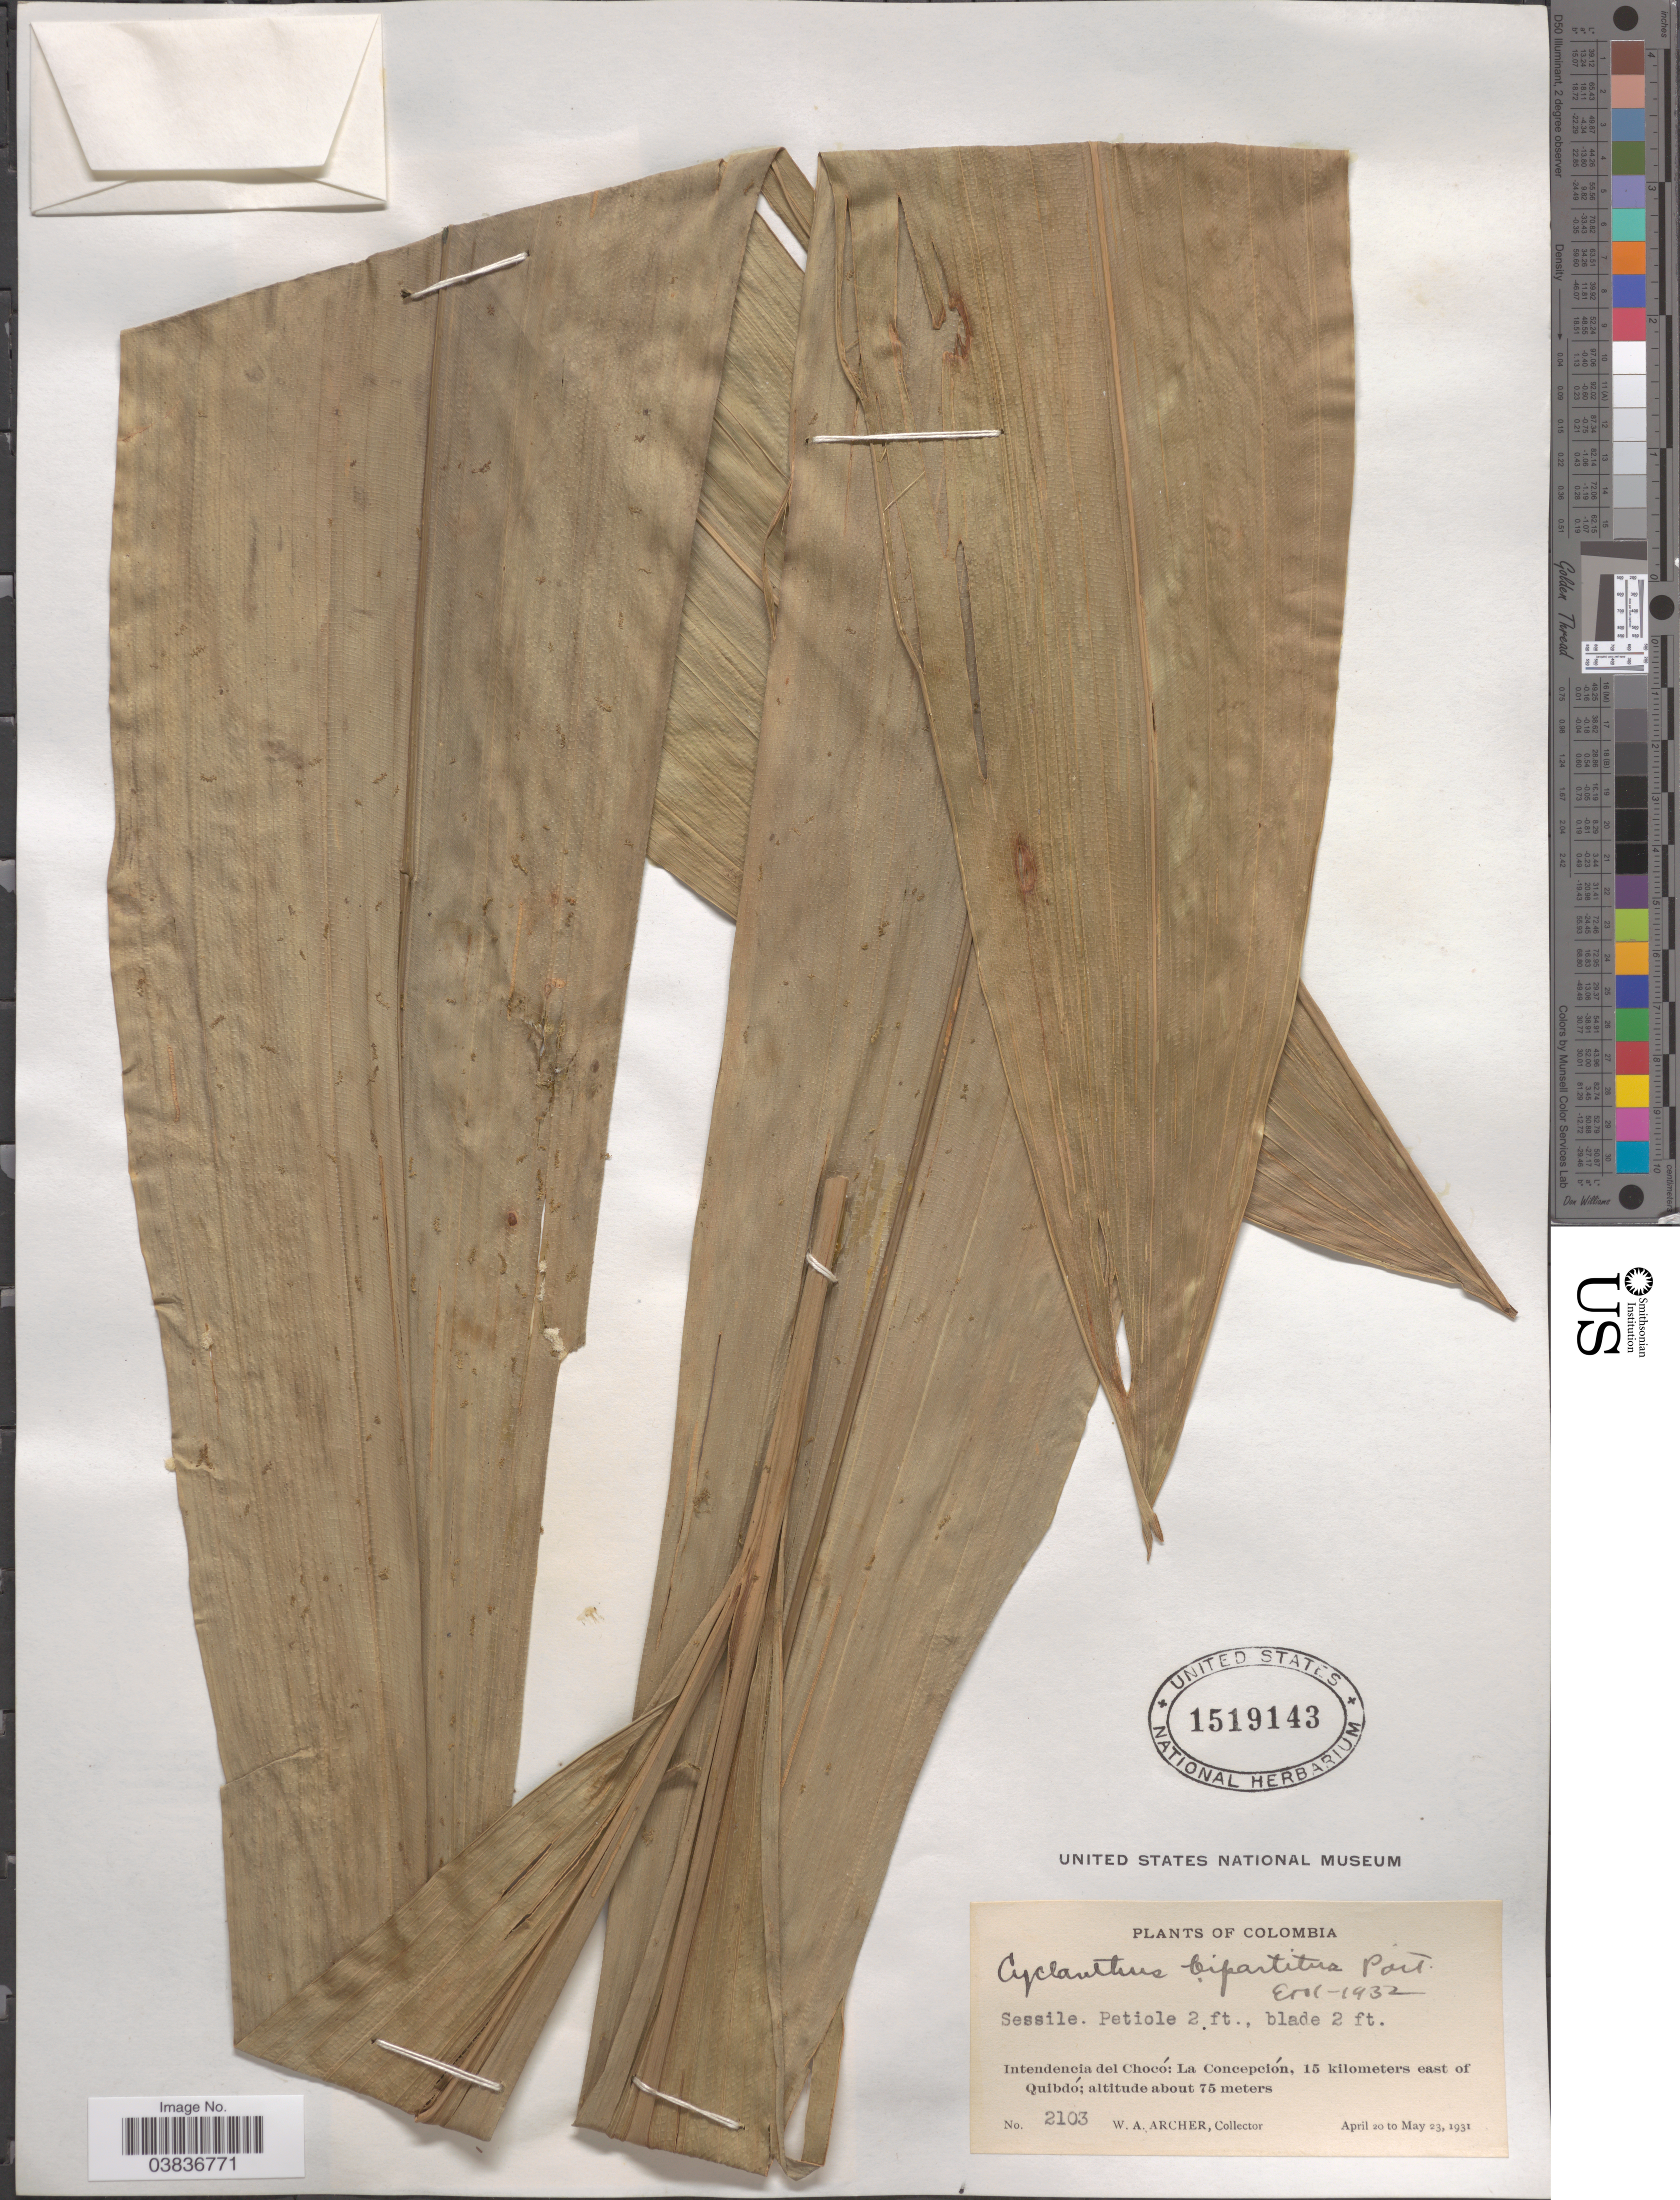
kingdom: Plantae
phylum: Tracheophyta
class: Liliopsida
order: Pandanales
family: Cyclanthaceae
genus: Cyclanthus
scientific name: Cyclanthus bipartitus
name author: Poit. ex A. Rich.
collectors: W. Archer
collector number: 2103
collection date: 1931-04-20/1931-05-23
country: Colombia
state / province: Chocó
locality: Intendencia del Chocó: La Concepción, 15 kilometers east of Quibdó.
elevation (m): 75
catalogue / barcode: US 1519143